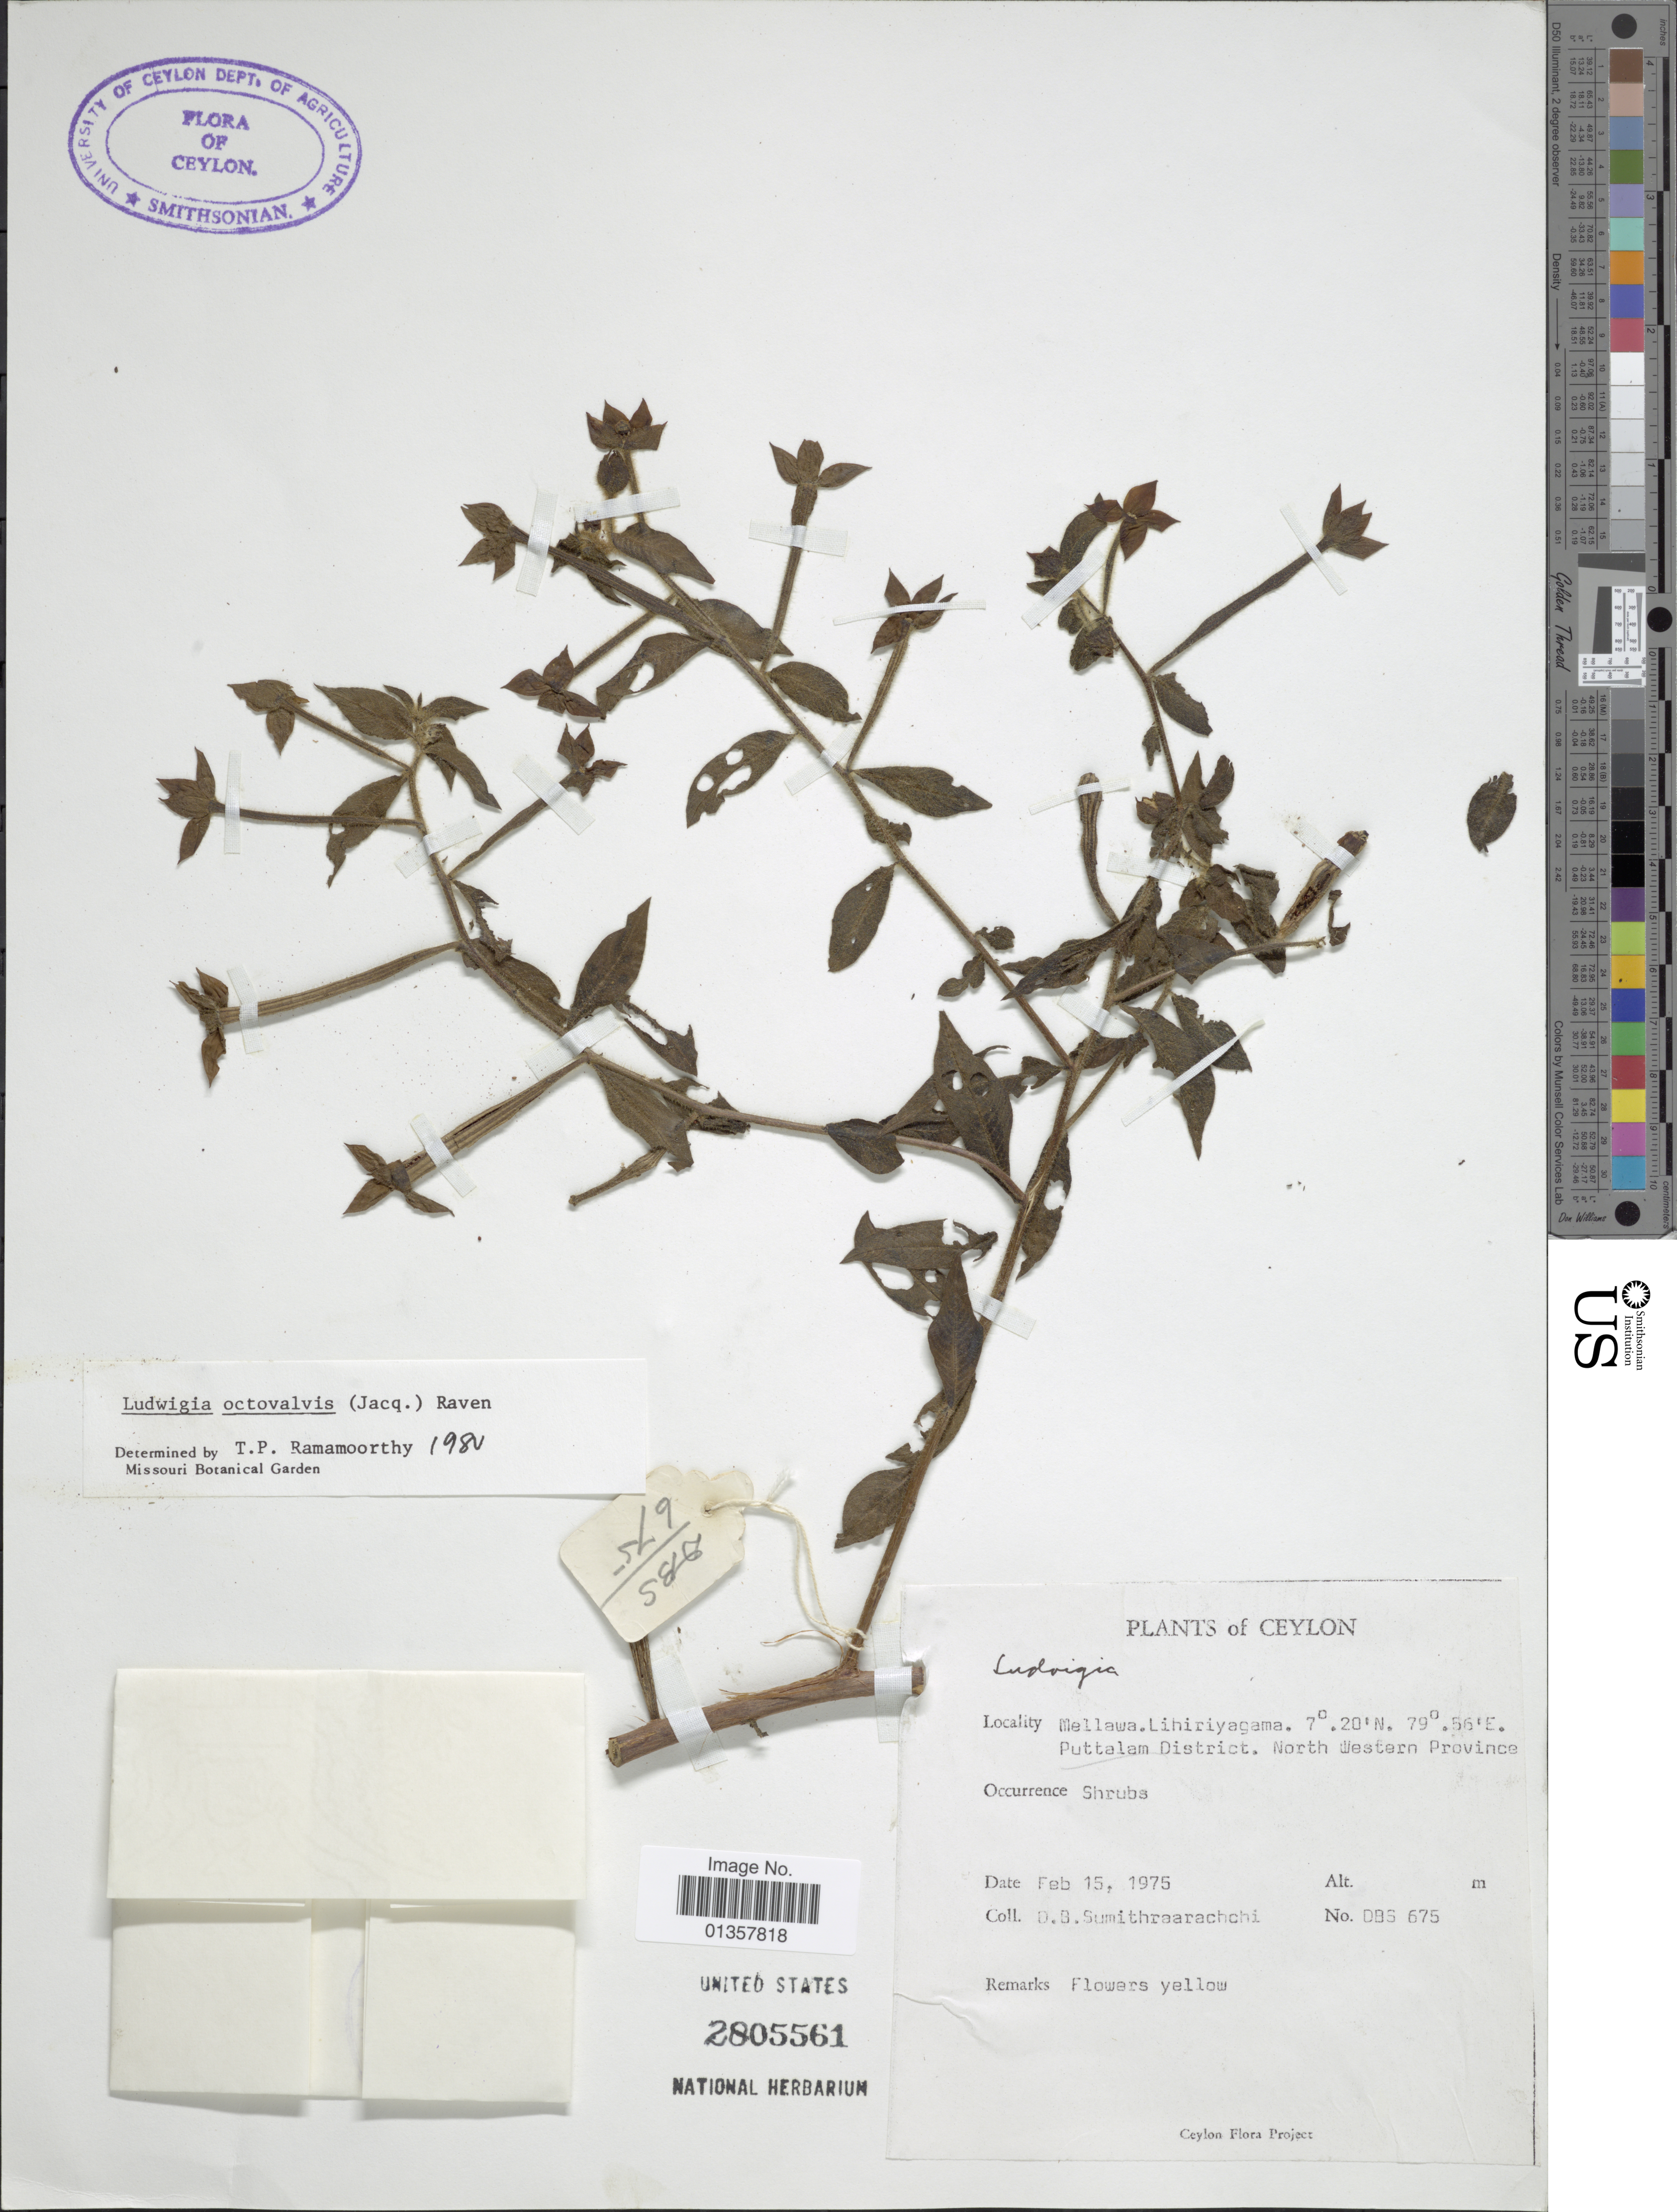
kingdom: Plantae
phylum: Tracheophyta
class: Magnoliopsida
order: Myrtales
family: Onagraceae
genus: Ludwigia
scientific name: Ludwigia octovalvis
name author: (Jacq.) P.H. Raven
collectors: D. B. Sumithraarachchi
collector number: DBS 675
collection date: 1975-02-15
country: Sri Lanka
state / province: North Western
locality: Mellawa. Lihiriyagama. Puttalam District. North Western Province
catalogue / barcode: US 2805561